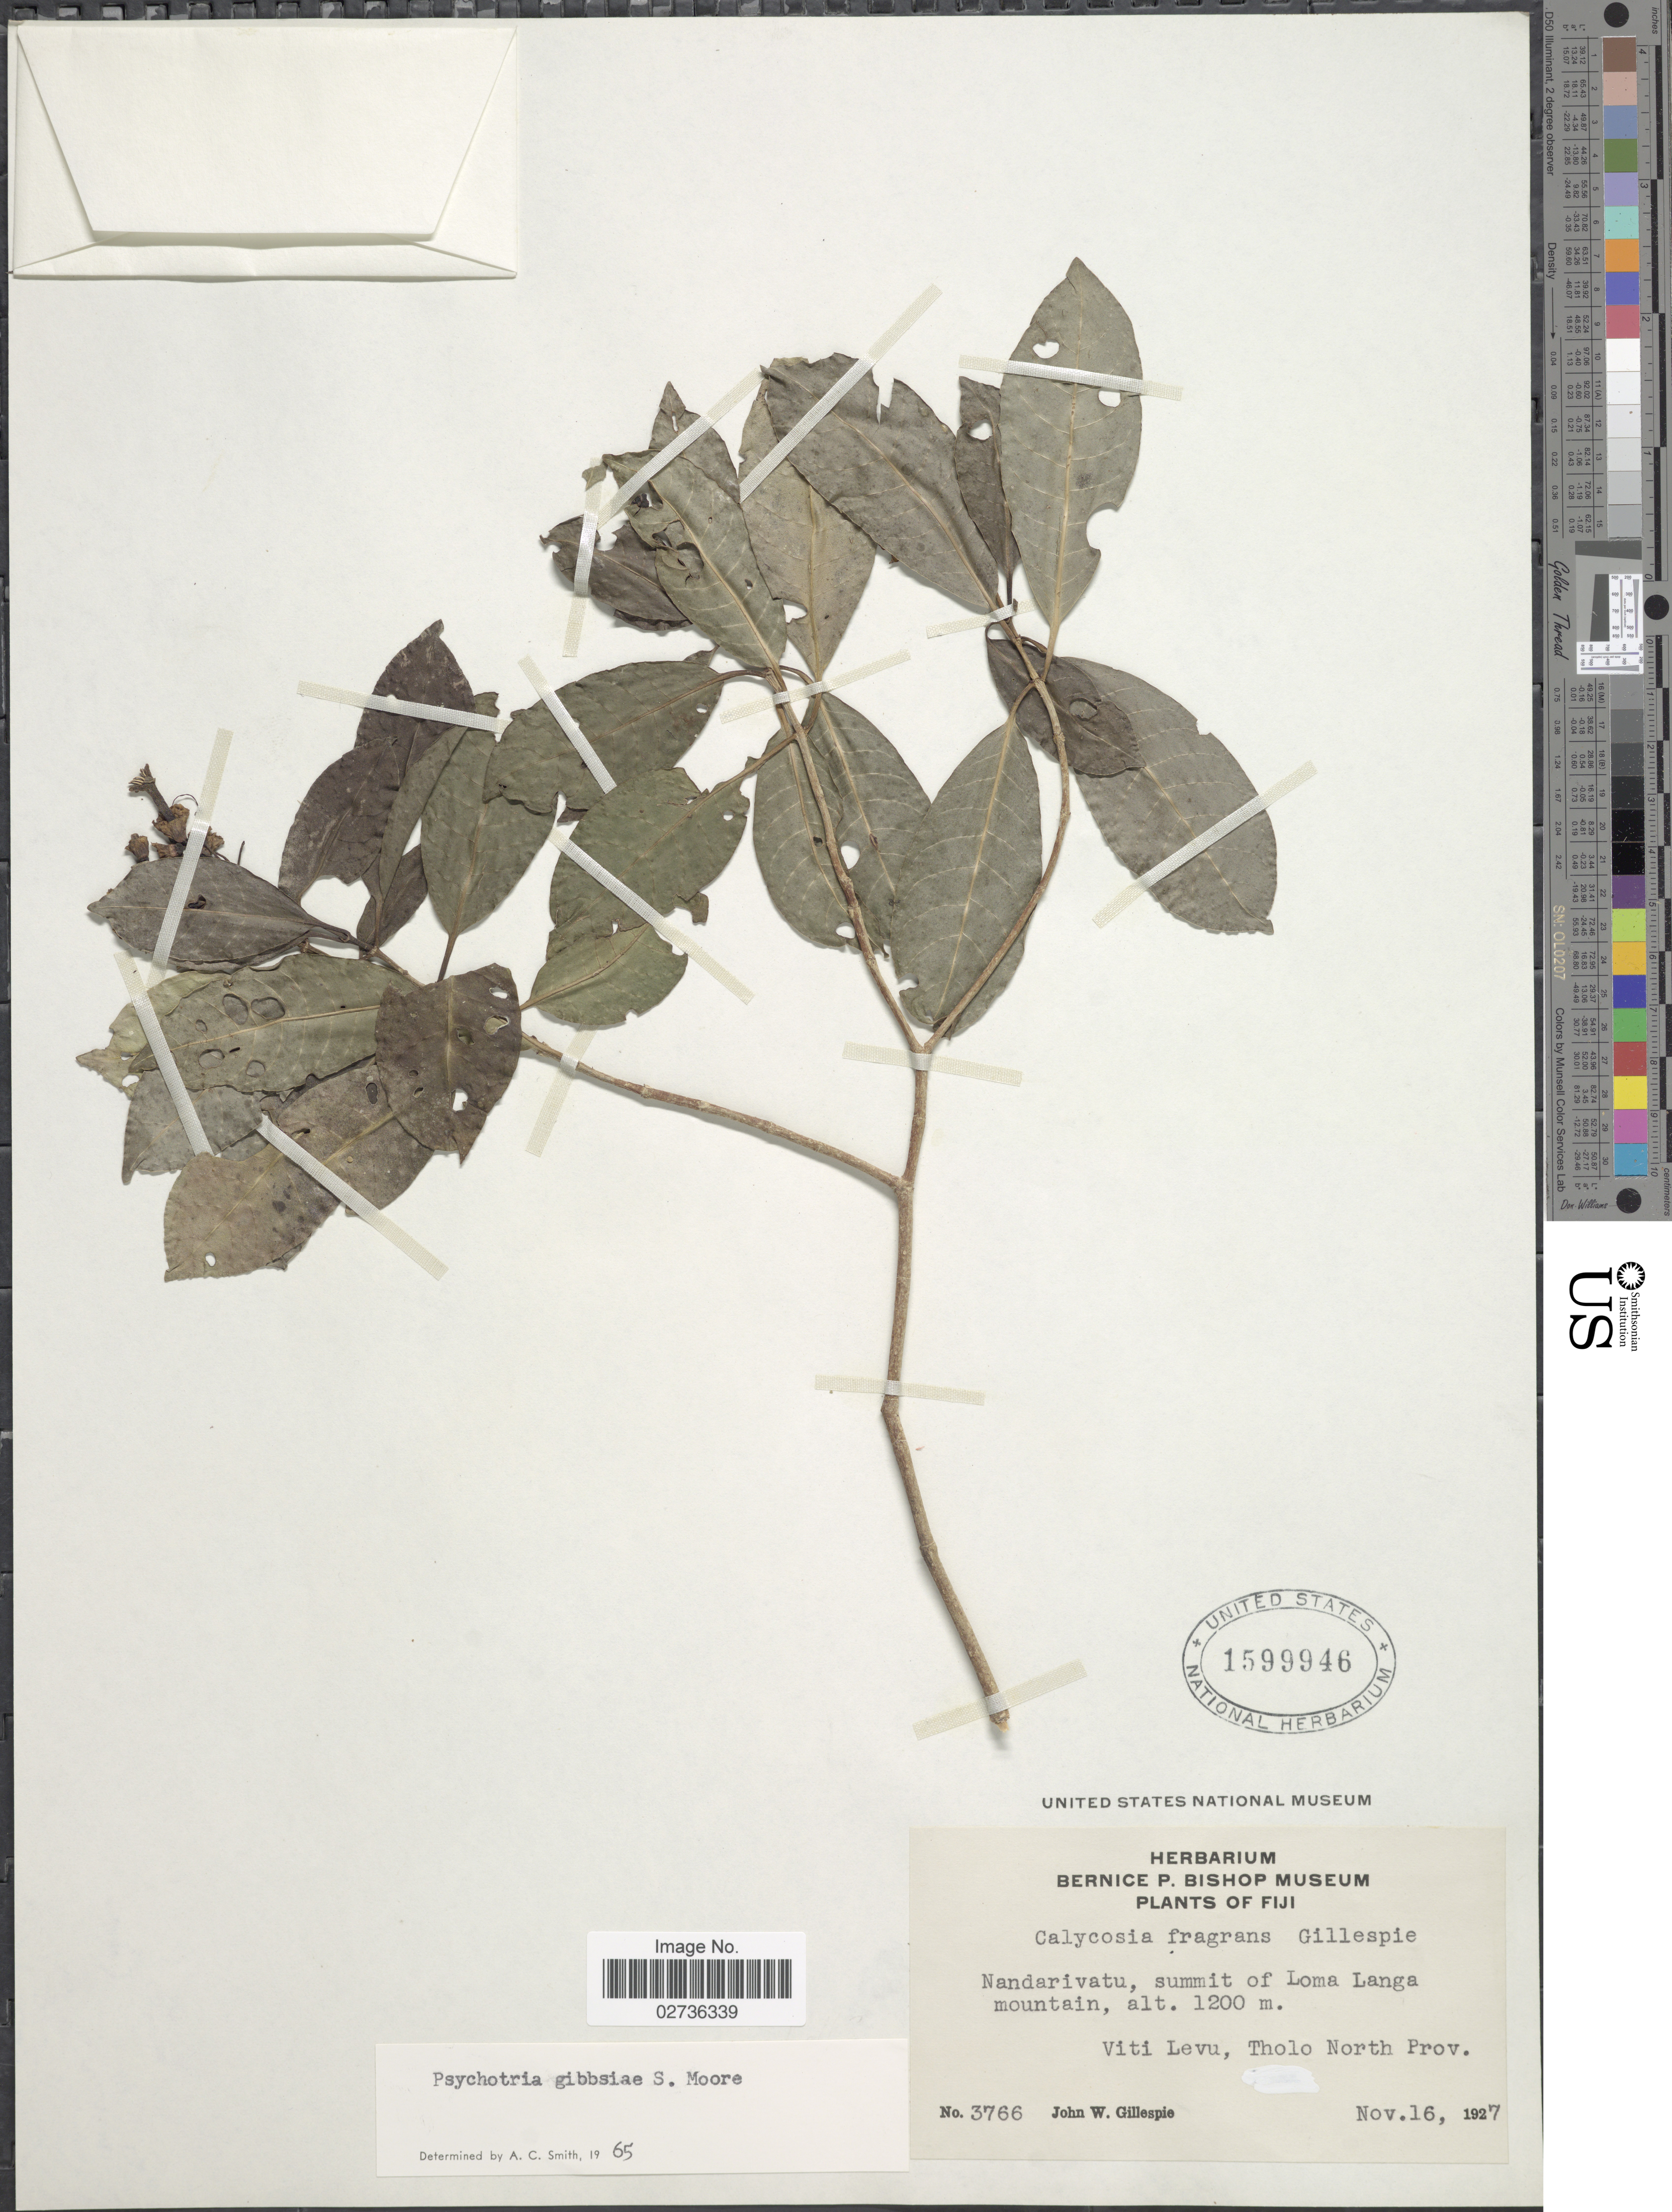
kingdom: Plantae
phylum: Tracheophyta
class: Magnoliopsida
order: Gentianales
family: Rubiaceae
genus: Psychotria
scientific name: Psychotria gibbsiae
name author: S. Moore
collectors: J. W. Gillespie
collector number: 3766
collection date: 1927-11-16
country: Fiji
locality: Nandarivatu, summit of Loma Langa mountain. Viti Levu, Tholo North Prov.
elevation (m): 1200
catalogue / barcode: US 1599946